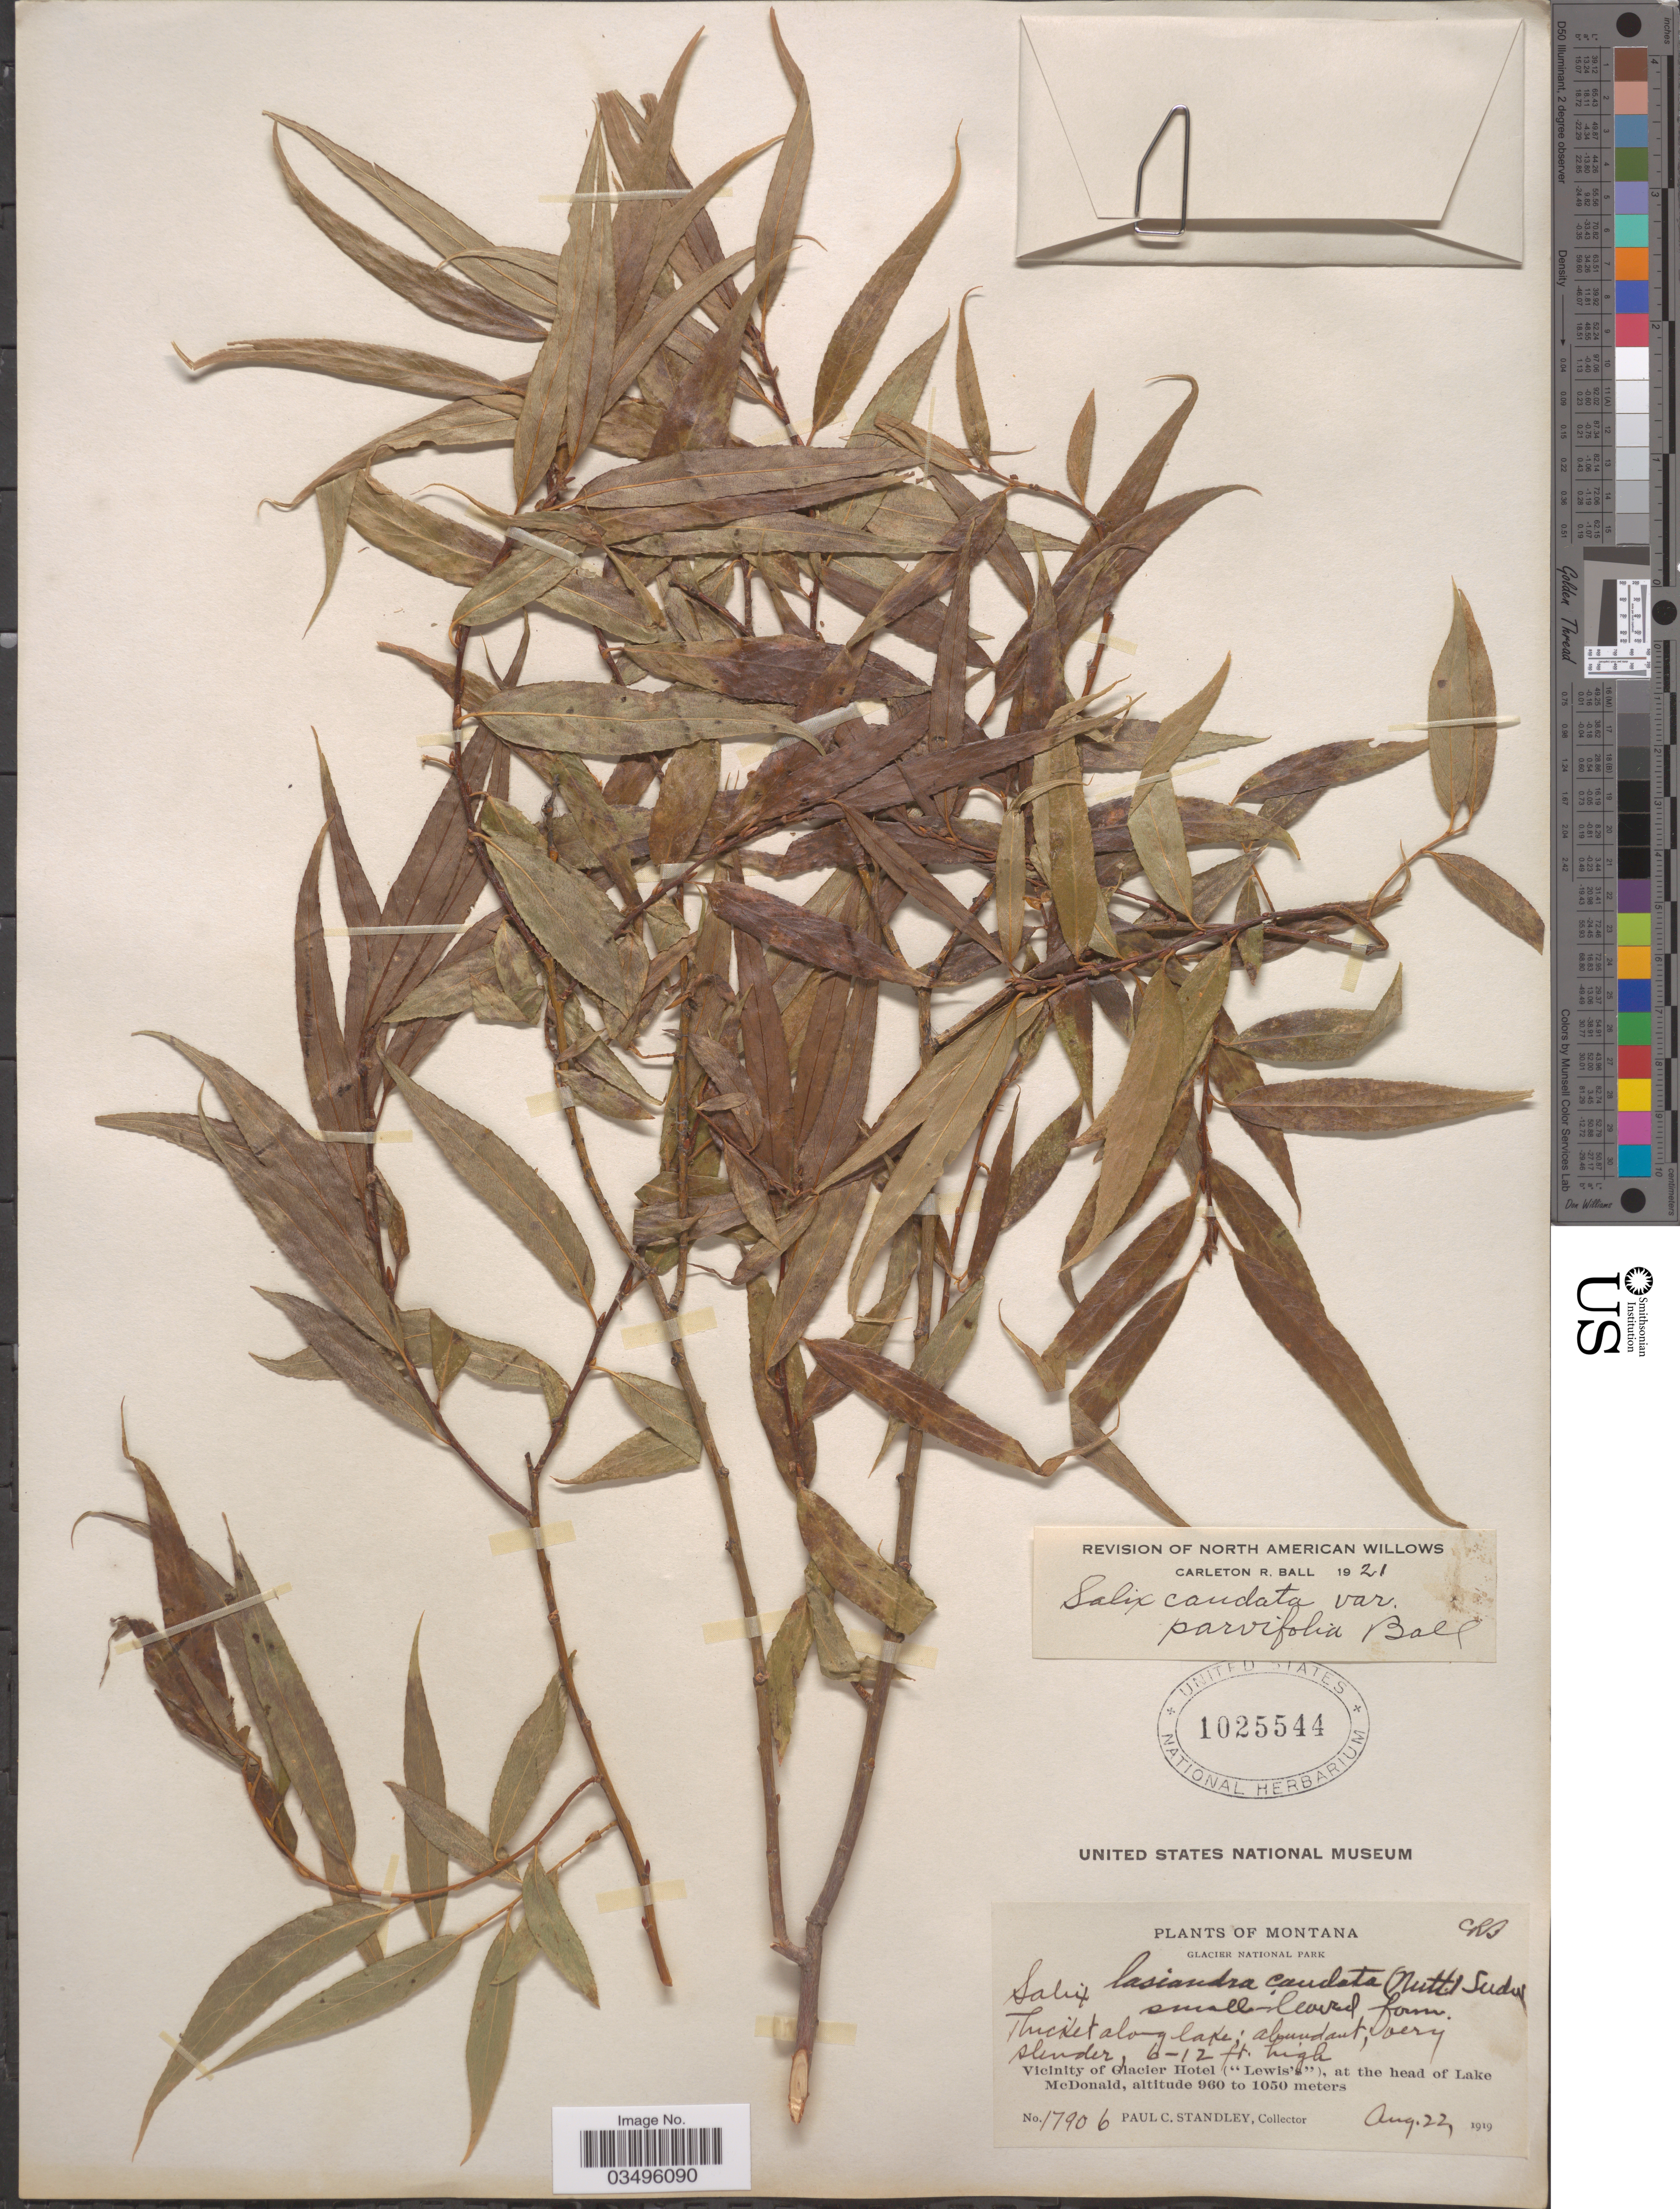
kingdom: Plantae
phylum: Tracheophyta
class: Magnoliopsida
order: Malpighiales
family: Salicaceae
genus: Salix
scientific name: Salix caudata var. parvifolia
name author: C.R. Ball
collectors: P. C. Standley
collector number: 17906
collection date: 1919-08-22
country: United States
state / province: Montana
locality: Glacier National Park. Vicinity of Glacier Hotel ("Lewis"), at the head of Lake McDonald.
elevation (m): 960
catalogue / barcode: US 1025544